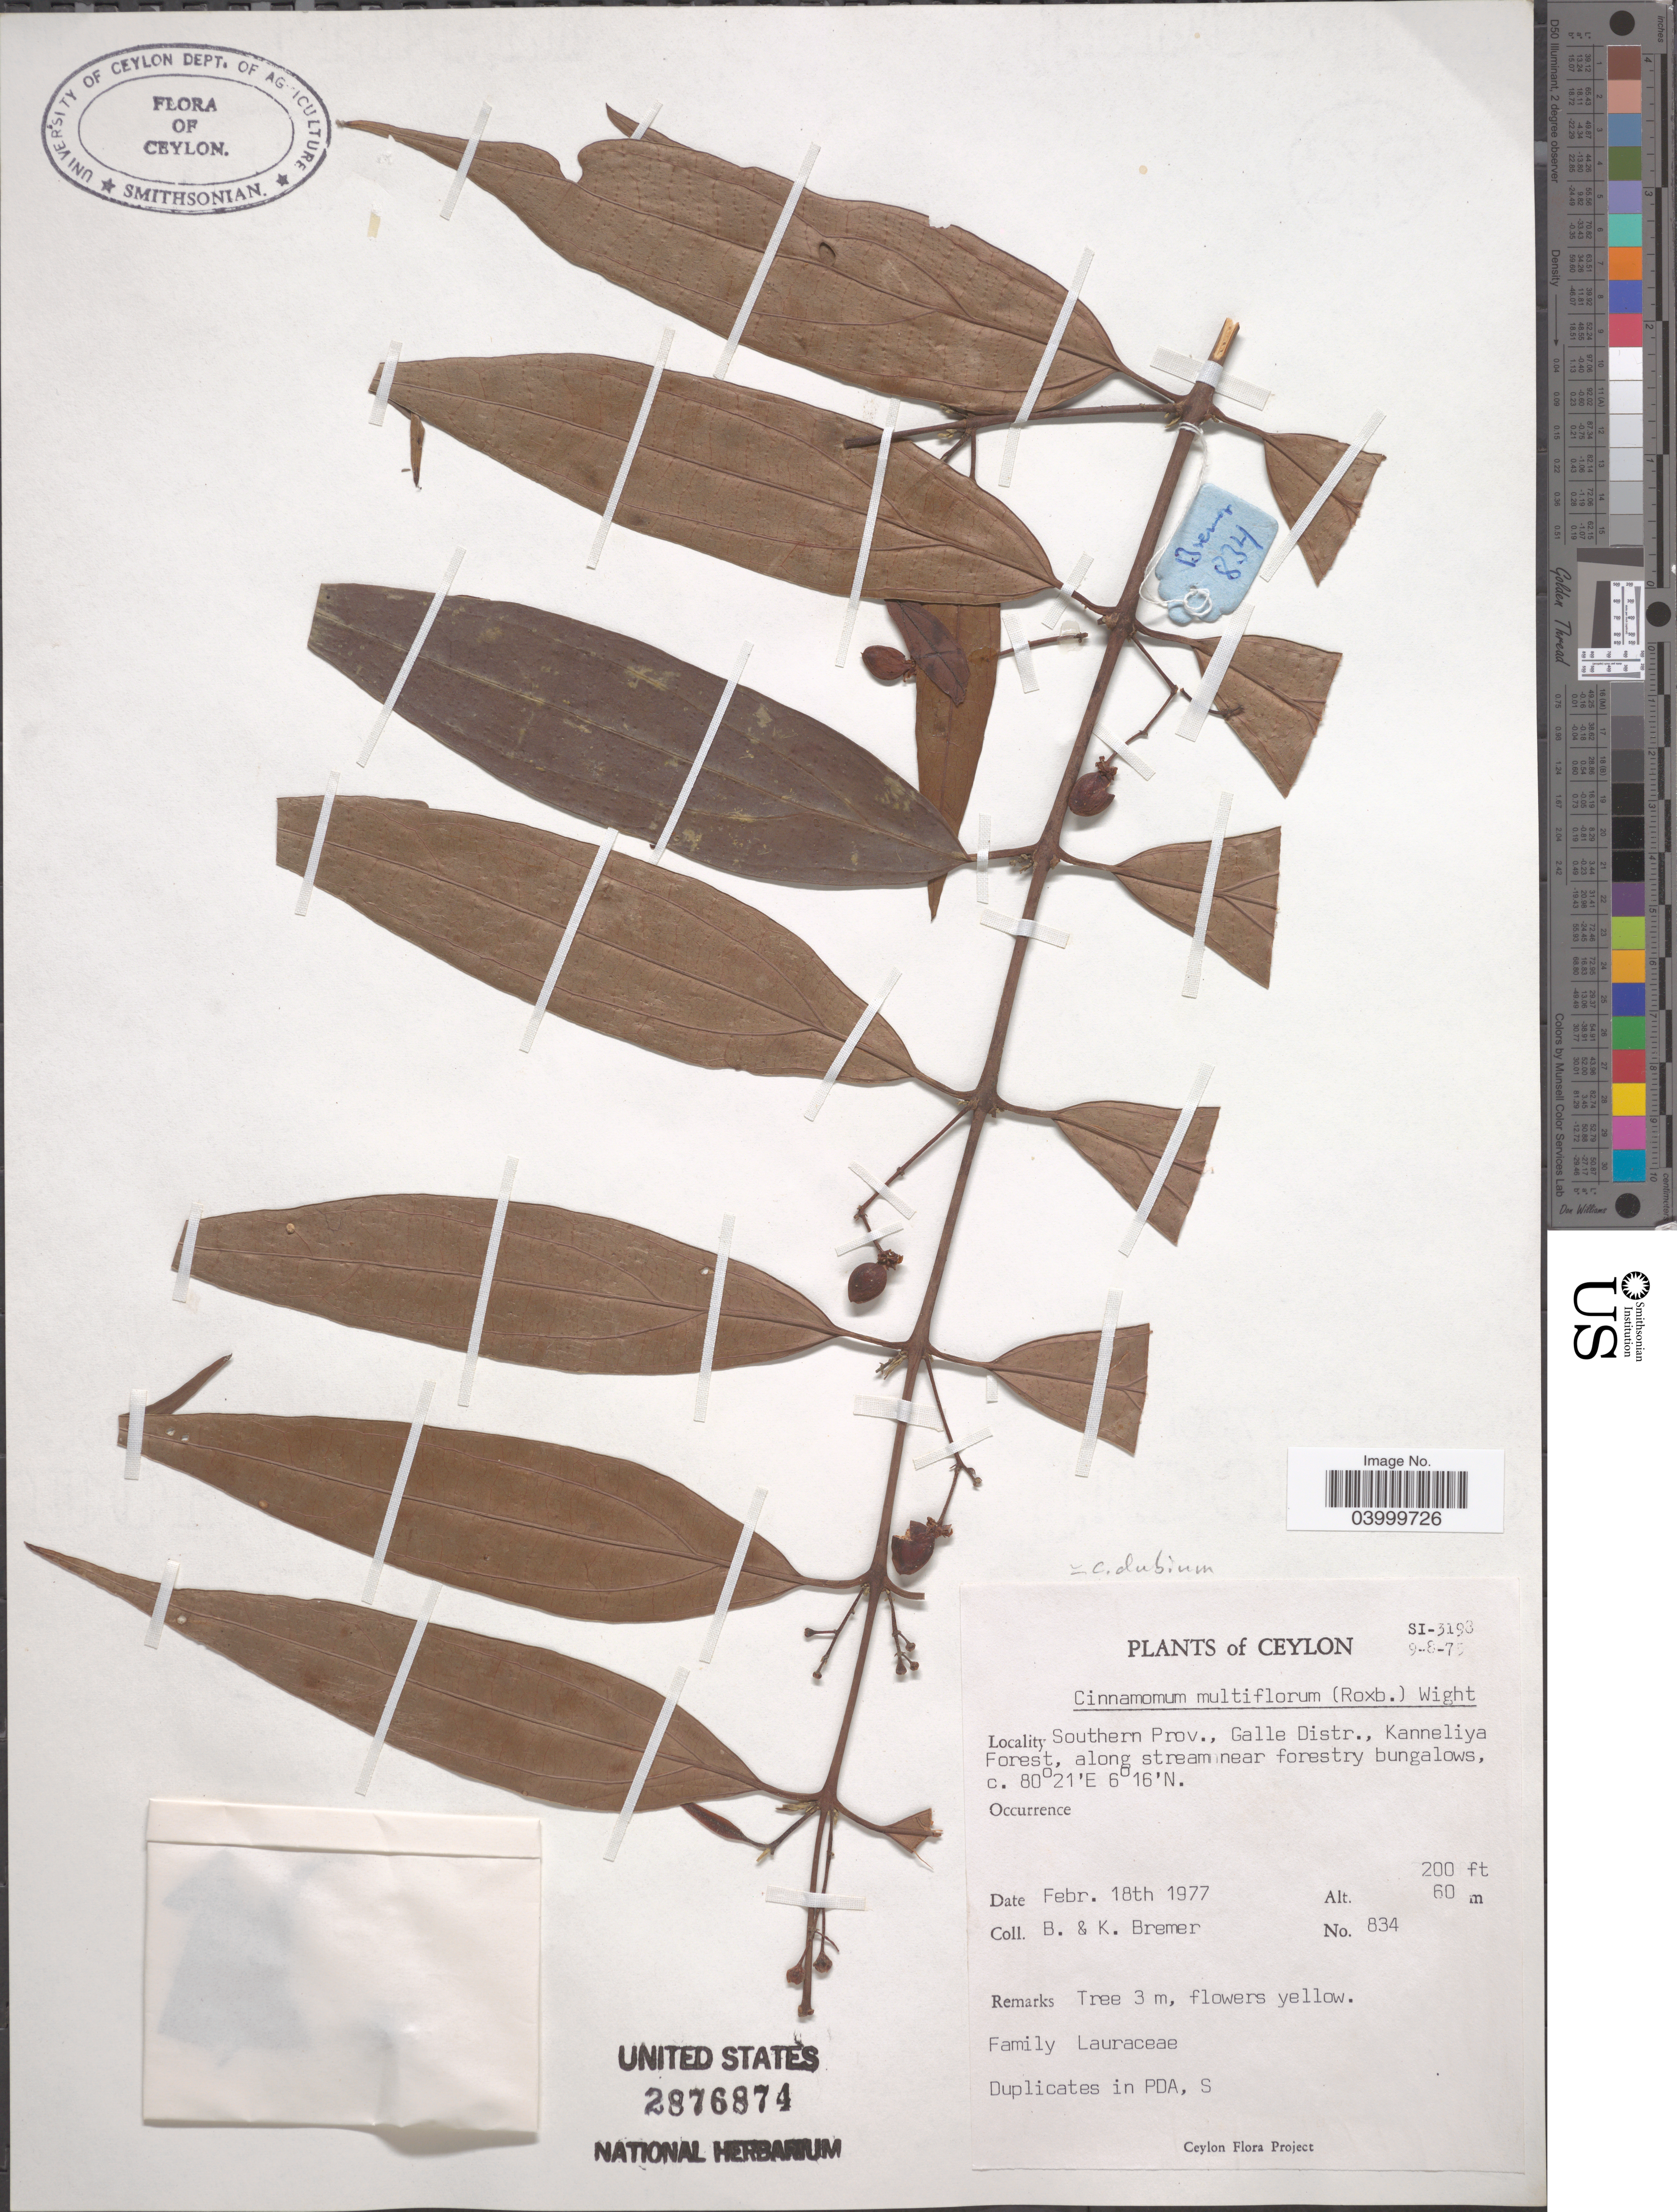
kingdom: Plantae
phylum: Tracheophyta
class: Magnoliopsida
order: Laurales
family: Lauraceae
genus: Cinnamomum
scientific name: Cinnamomum dubium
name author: Nees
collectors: B. Bremer & K. Bremer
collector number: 834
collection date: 1977-02-18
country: Sri Lanka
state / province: Southern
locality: Ceylon. Galle Distr., Kanneliya Forest, along stream near forestry bungalows.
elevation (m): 60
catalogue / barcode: US 2876874